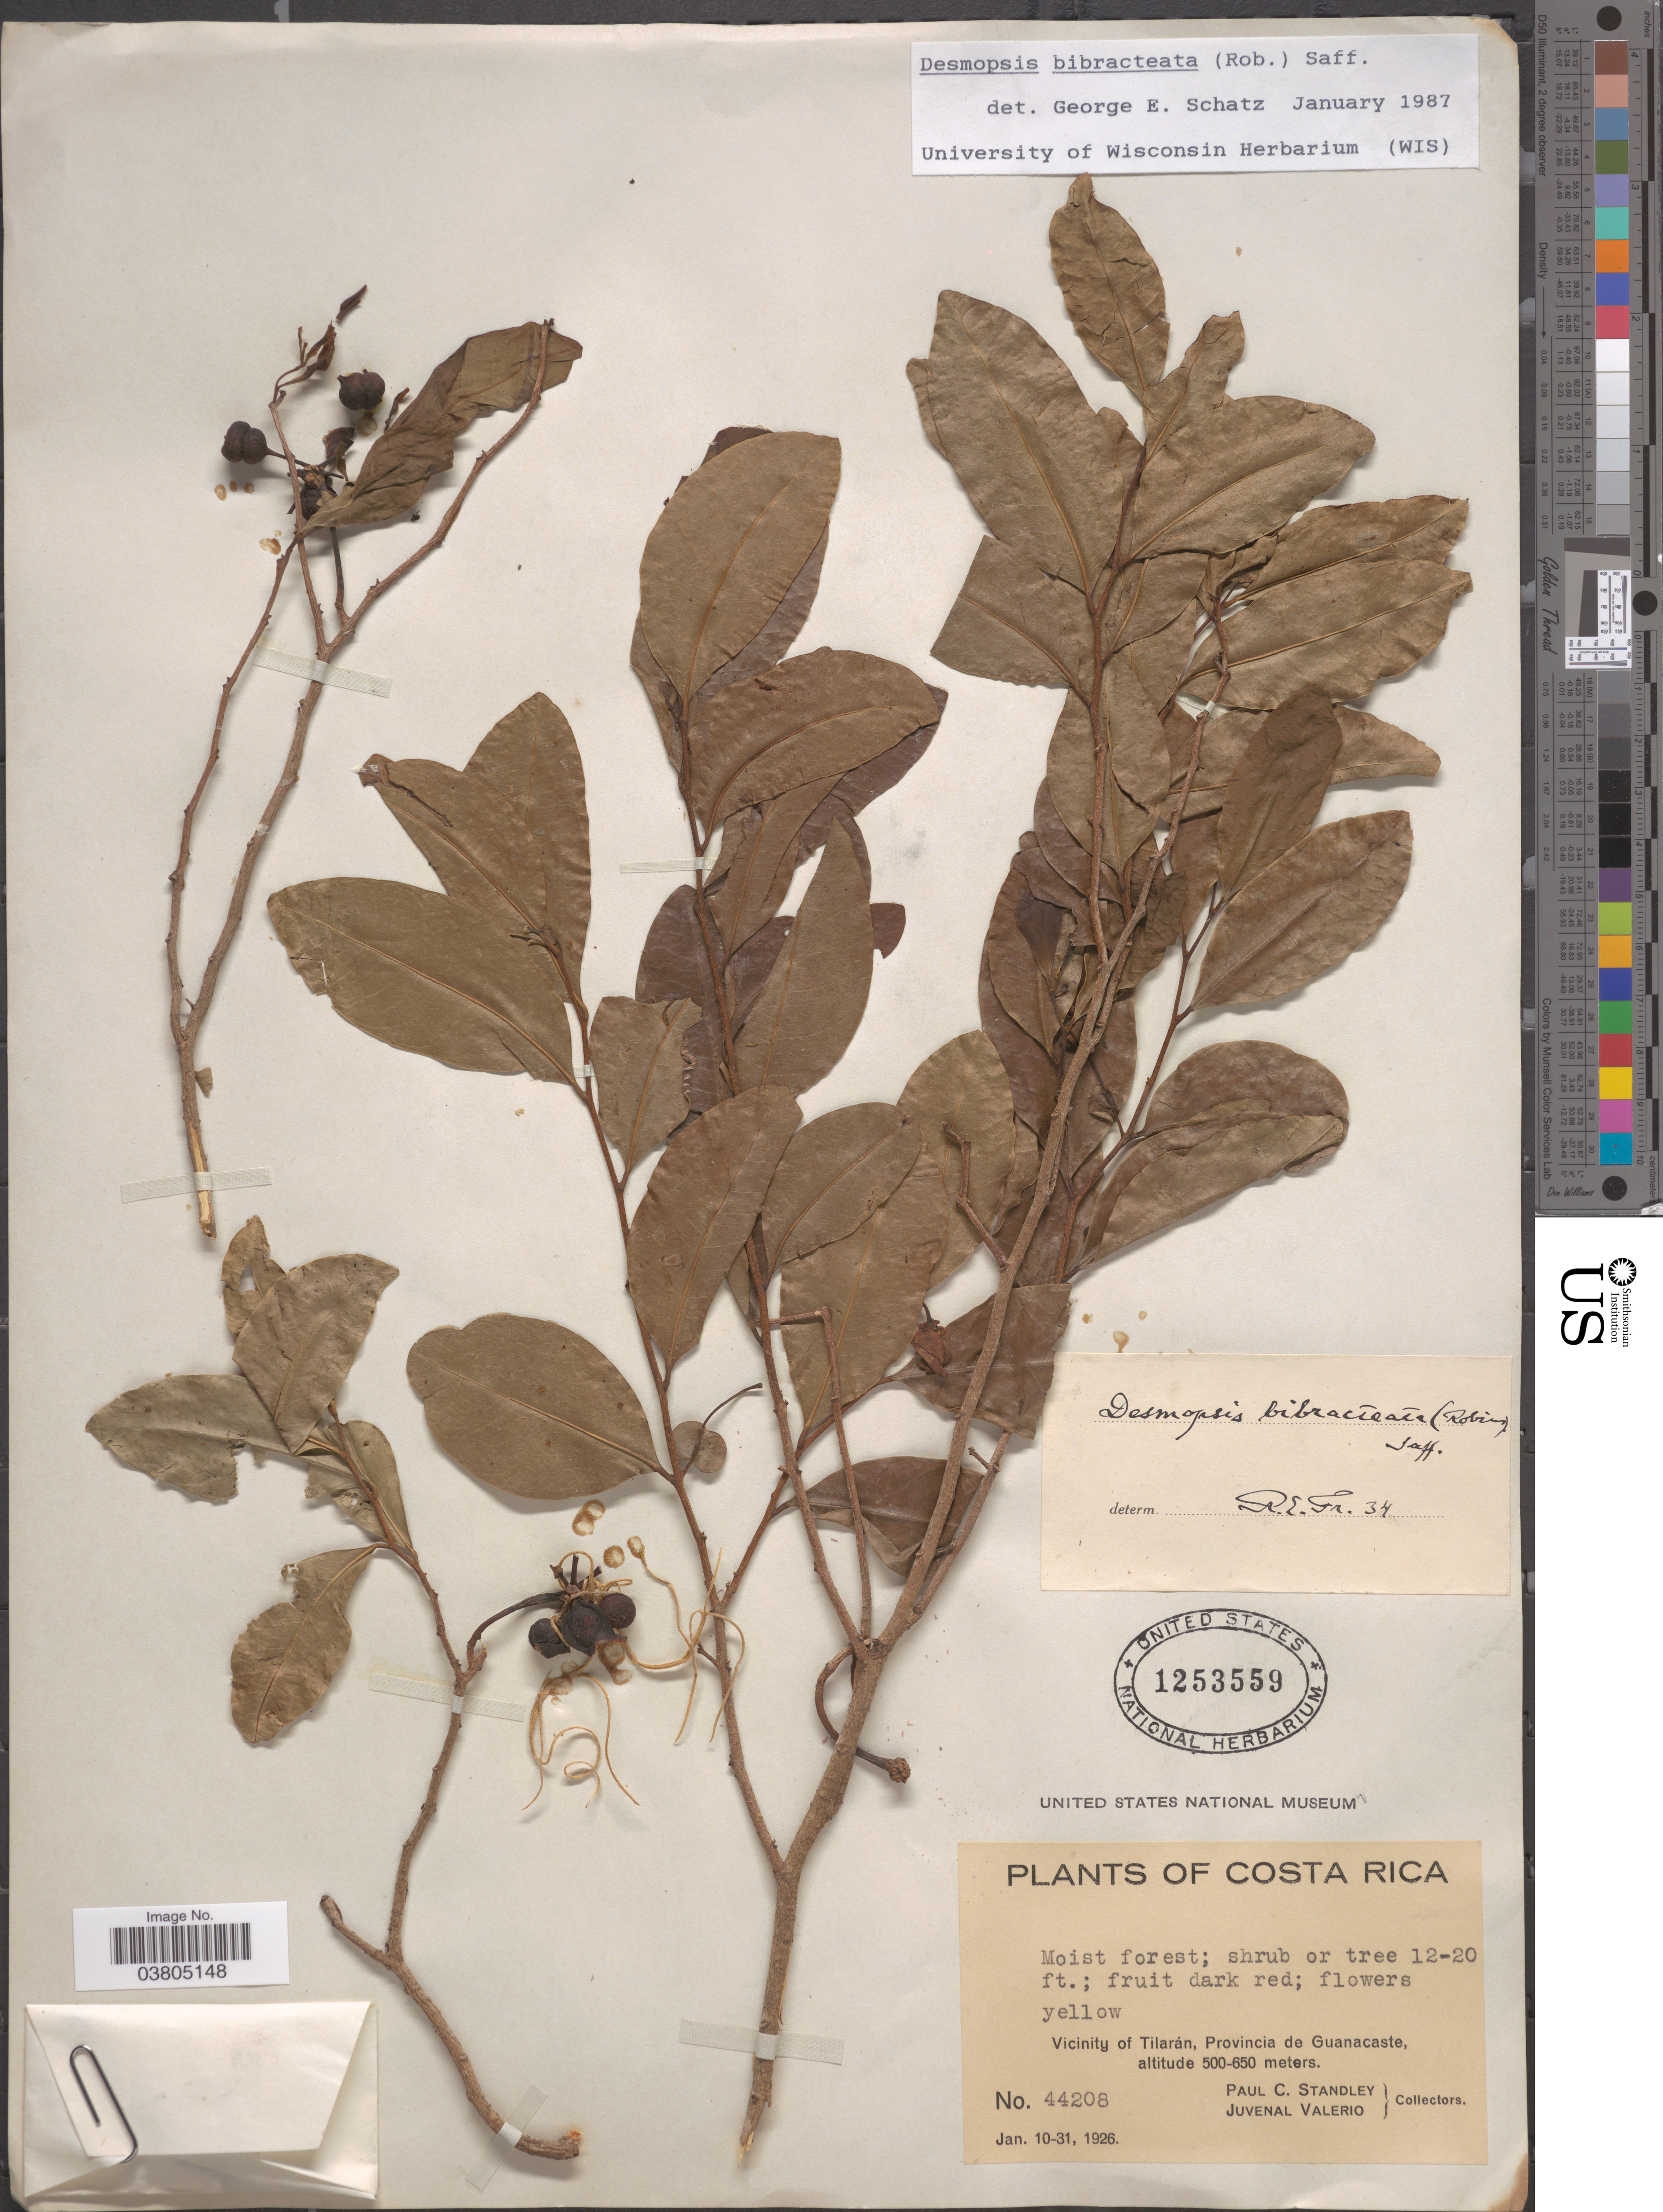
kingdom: Plantae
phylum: Tracheophyta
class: Magnoliopsida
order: Magnoliales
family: Annonaceae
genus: Desmopsis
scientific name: Desmopsis bibracteata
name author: (B.L. Rob.) Saff.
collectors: P. C. Standley & J. Valerio R.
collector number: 44208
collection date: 1926-01-10/1926-01-31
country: Costa Rica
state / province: Guanacaste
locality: Vicinity of Tilarán.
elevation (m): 500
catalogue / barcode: US 1253559